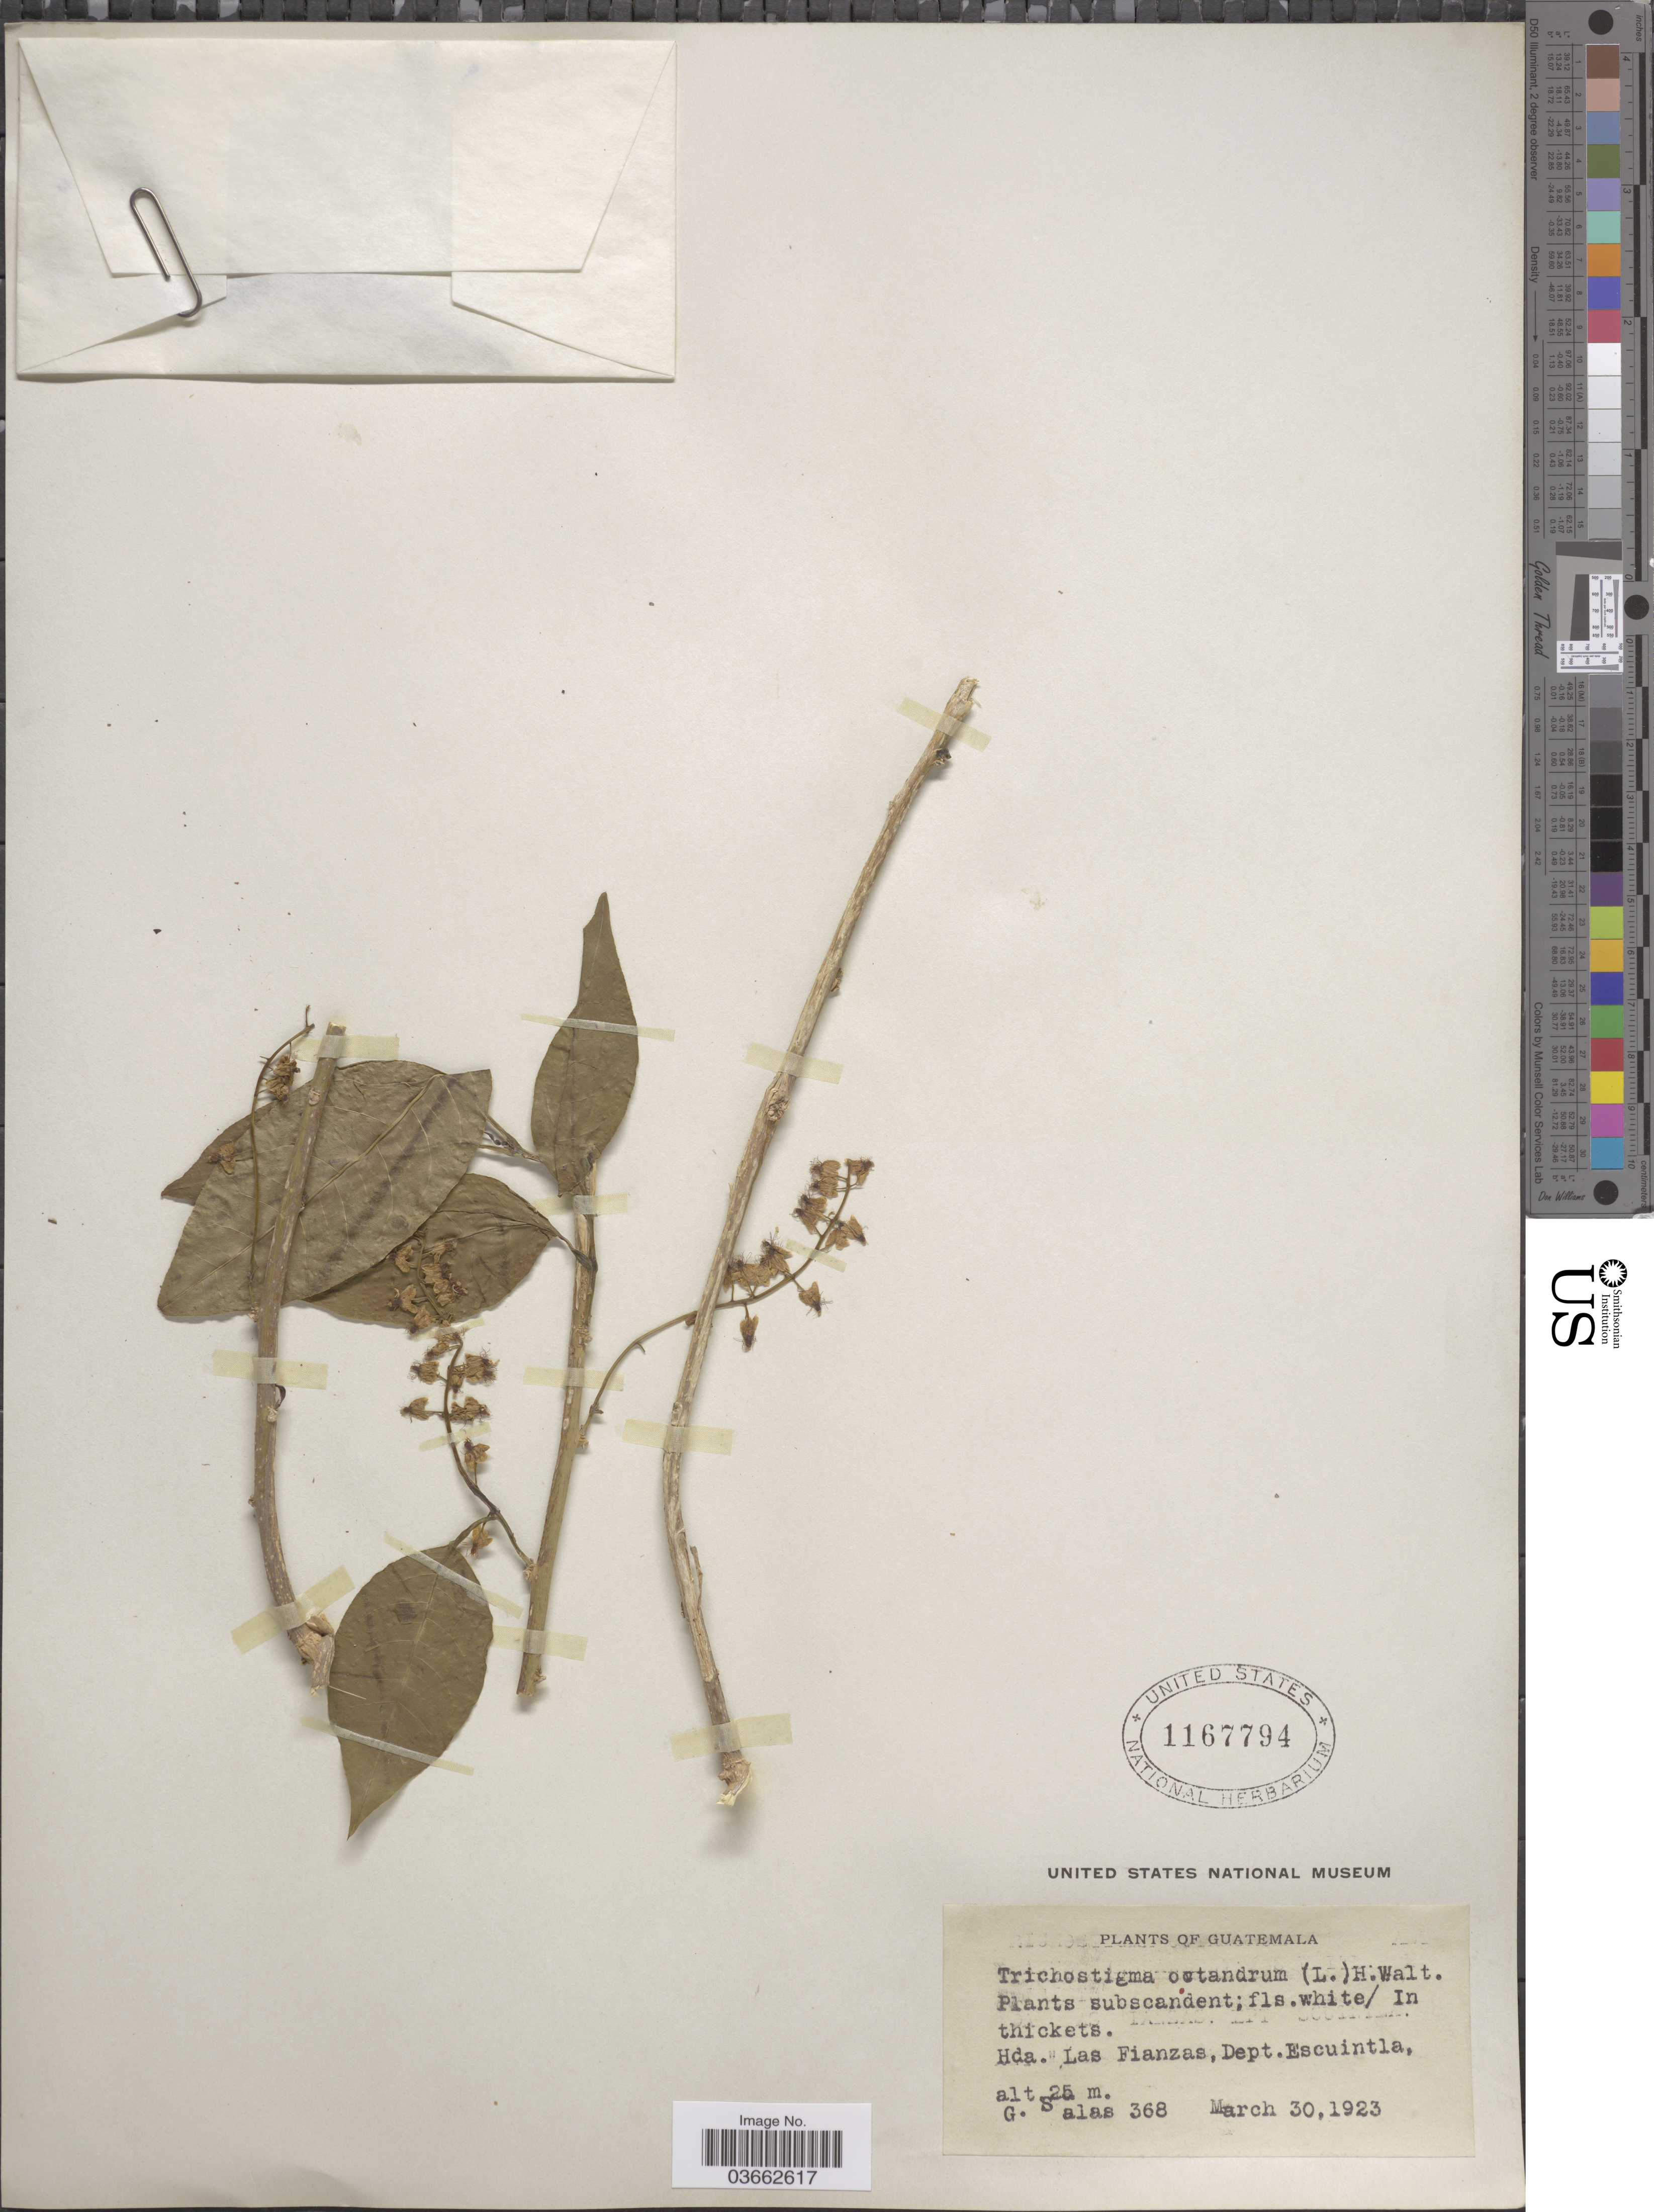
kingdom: Plantae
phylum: Tracheophyta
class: Magnoliopsida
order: Caryophyllales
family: Phytolaccaceae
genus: Trichostigma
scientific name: Trichostigma octandrum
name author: (L.) H. Walter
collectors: G. Salas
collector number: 368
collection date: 1923-03-30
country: Guatemala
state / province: Escuintla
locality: Las Fianzas, Dept. Escuintla.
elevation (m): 25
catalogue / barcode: US 1167794